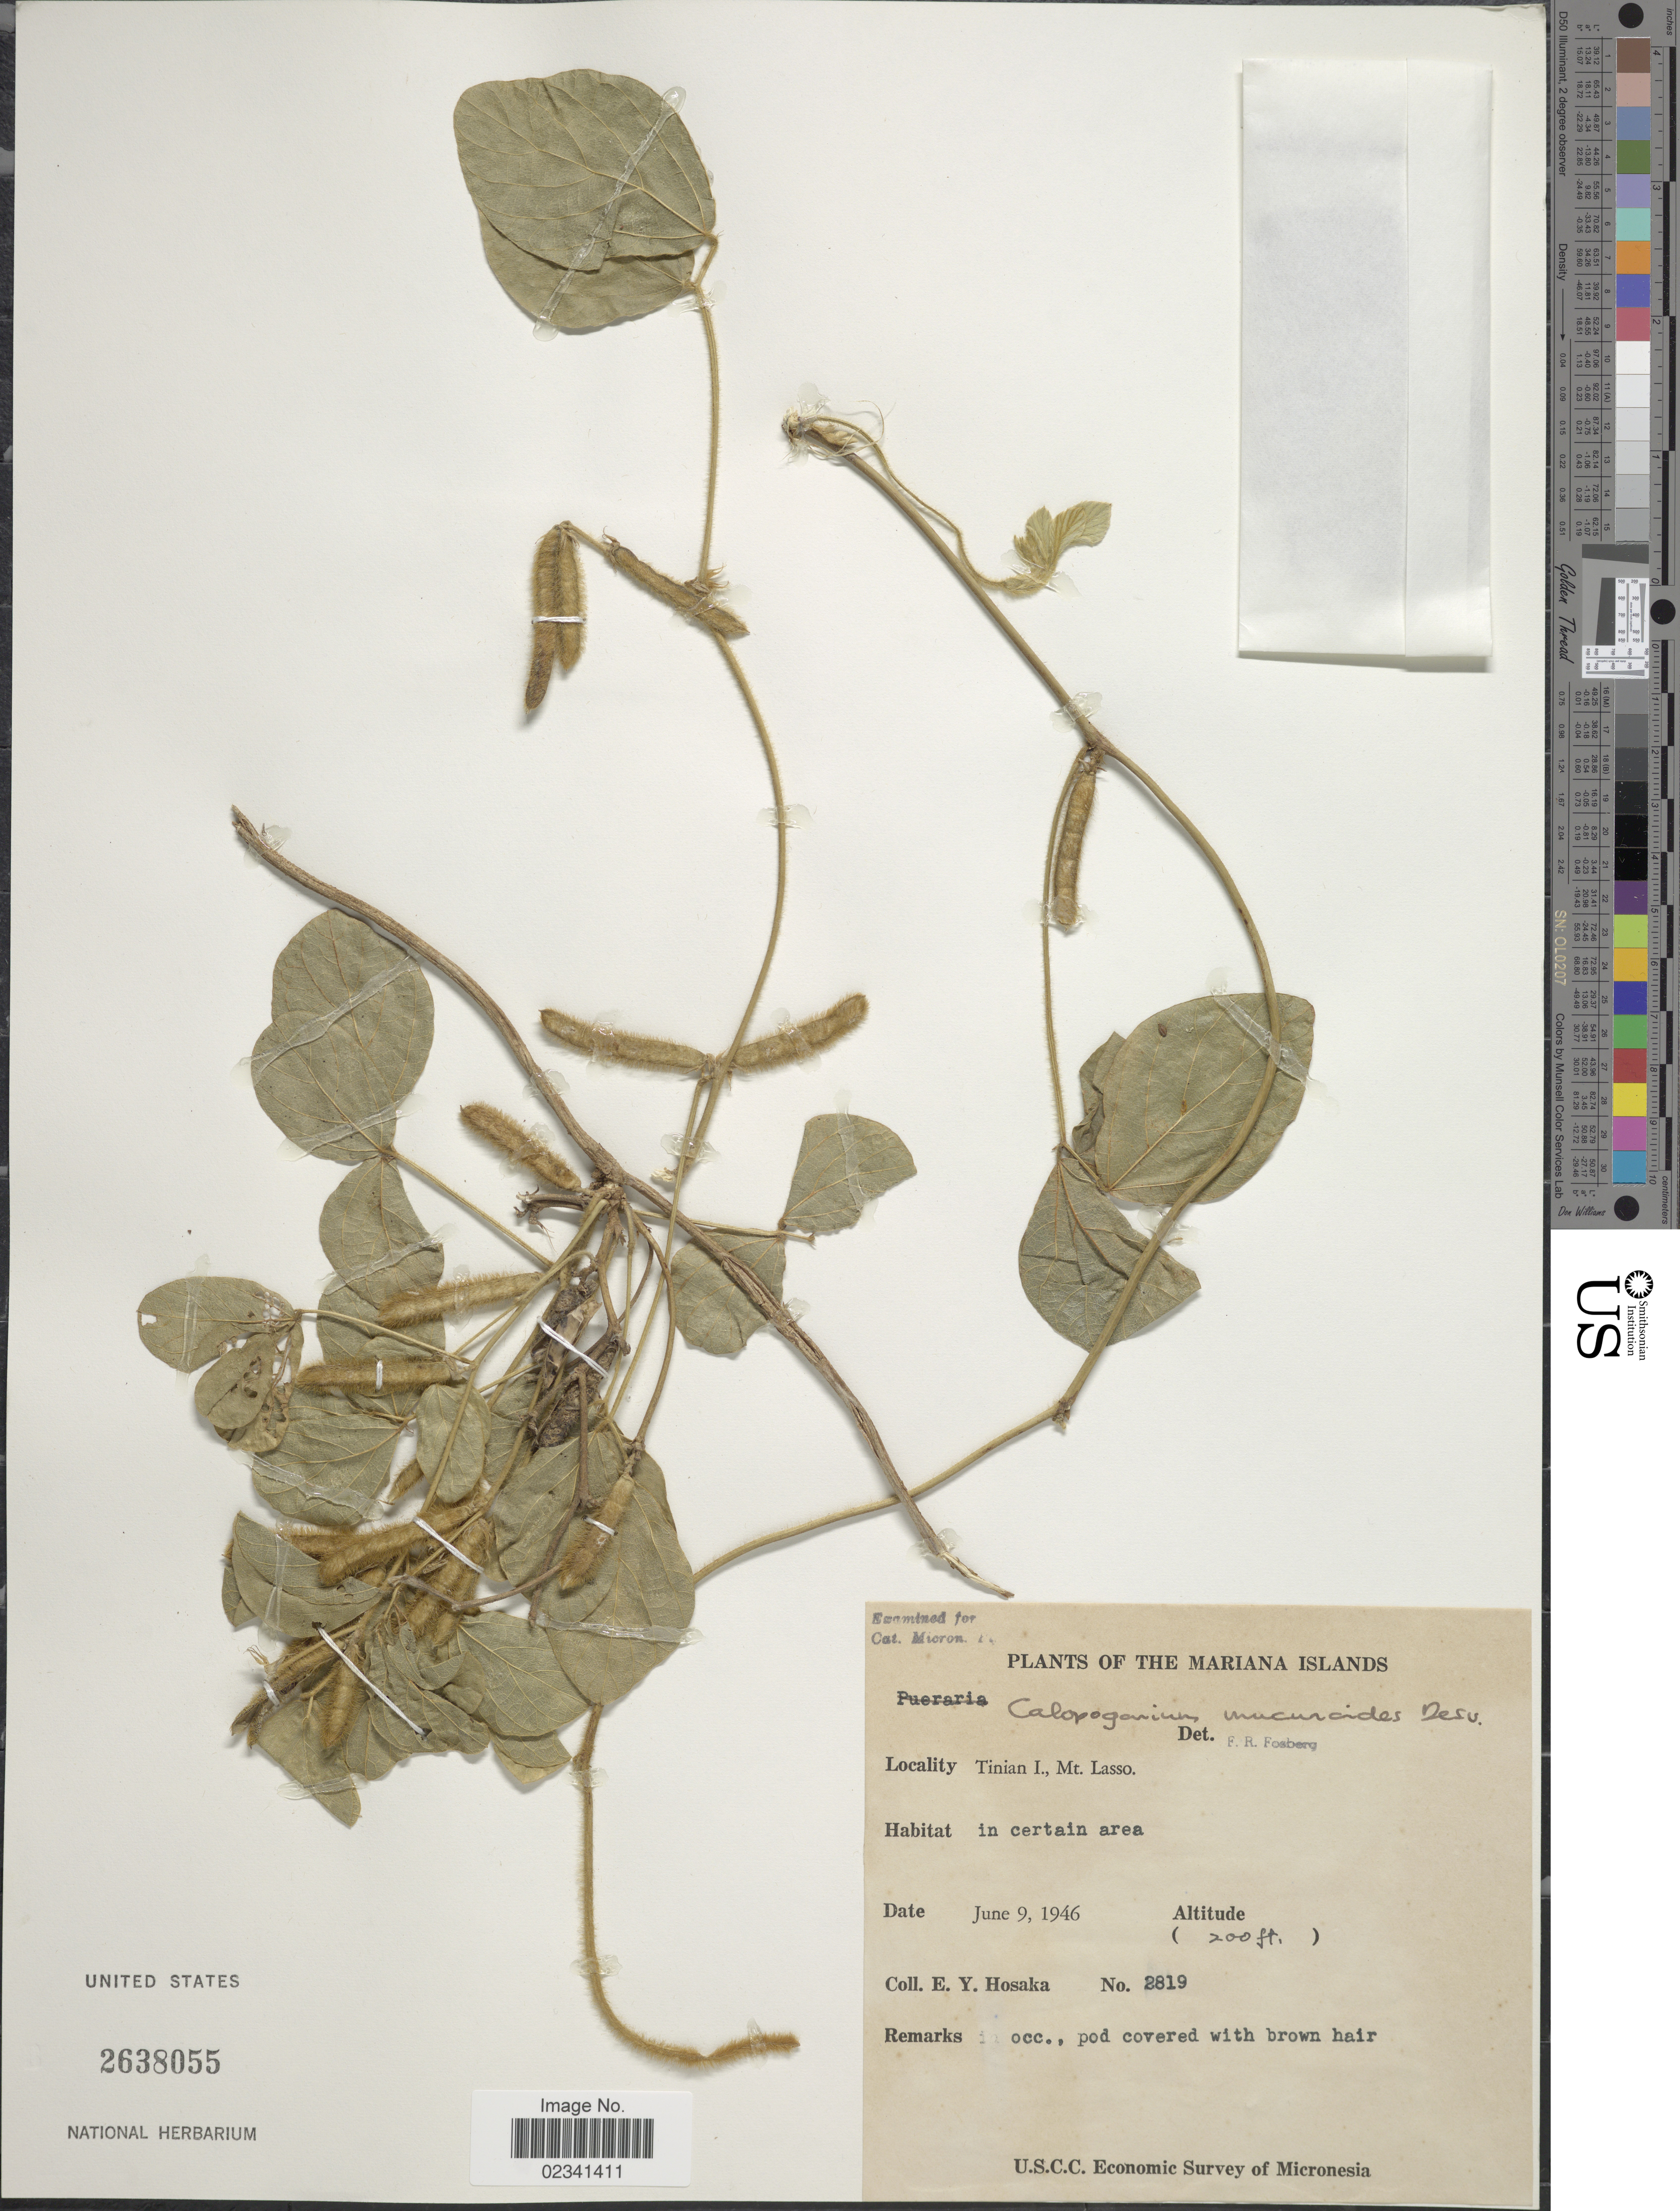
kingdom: Plantae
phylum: Tracheophyta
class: Magnoliopsida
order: Fabales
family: Fabaceae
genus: Calopogonium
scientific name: Calopogonium mucunoides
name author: Desv.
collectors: E. Y. Hosaka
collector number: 2819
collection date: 1946-06-09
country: Northern Mariana Islands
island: Tinian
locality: Tinian I., Mt. Lasso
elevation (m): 61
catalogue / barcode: US 2638055